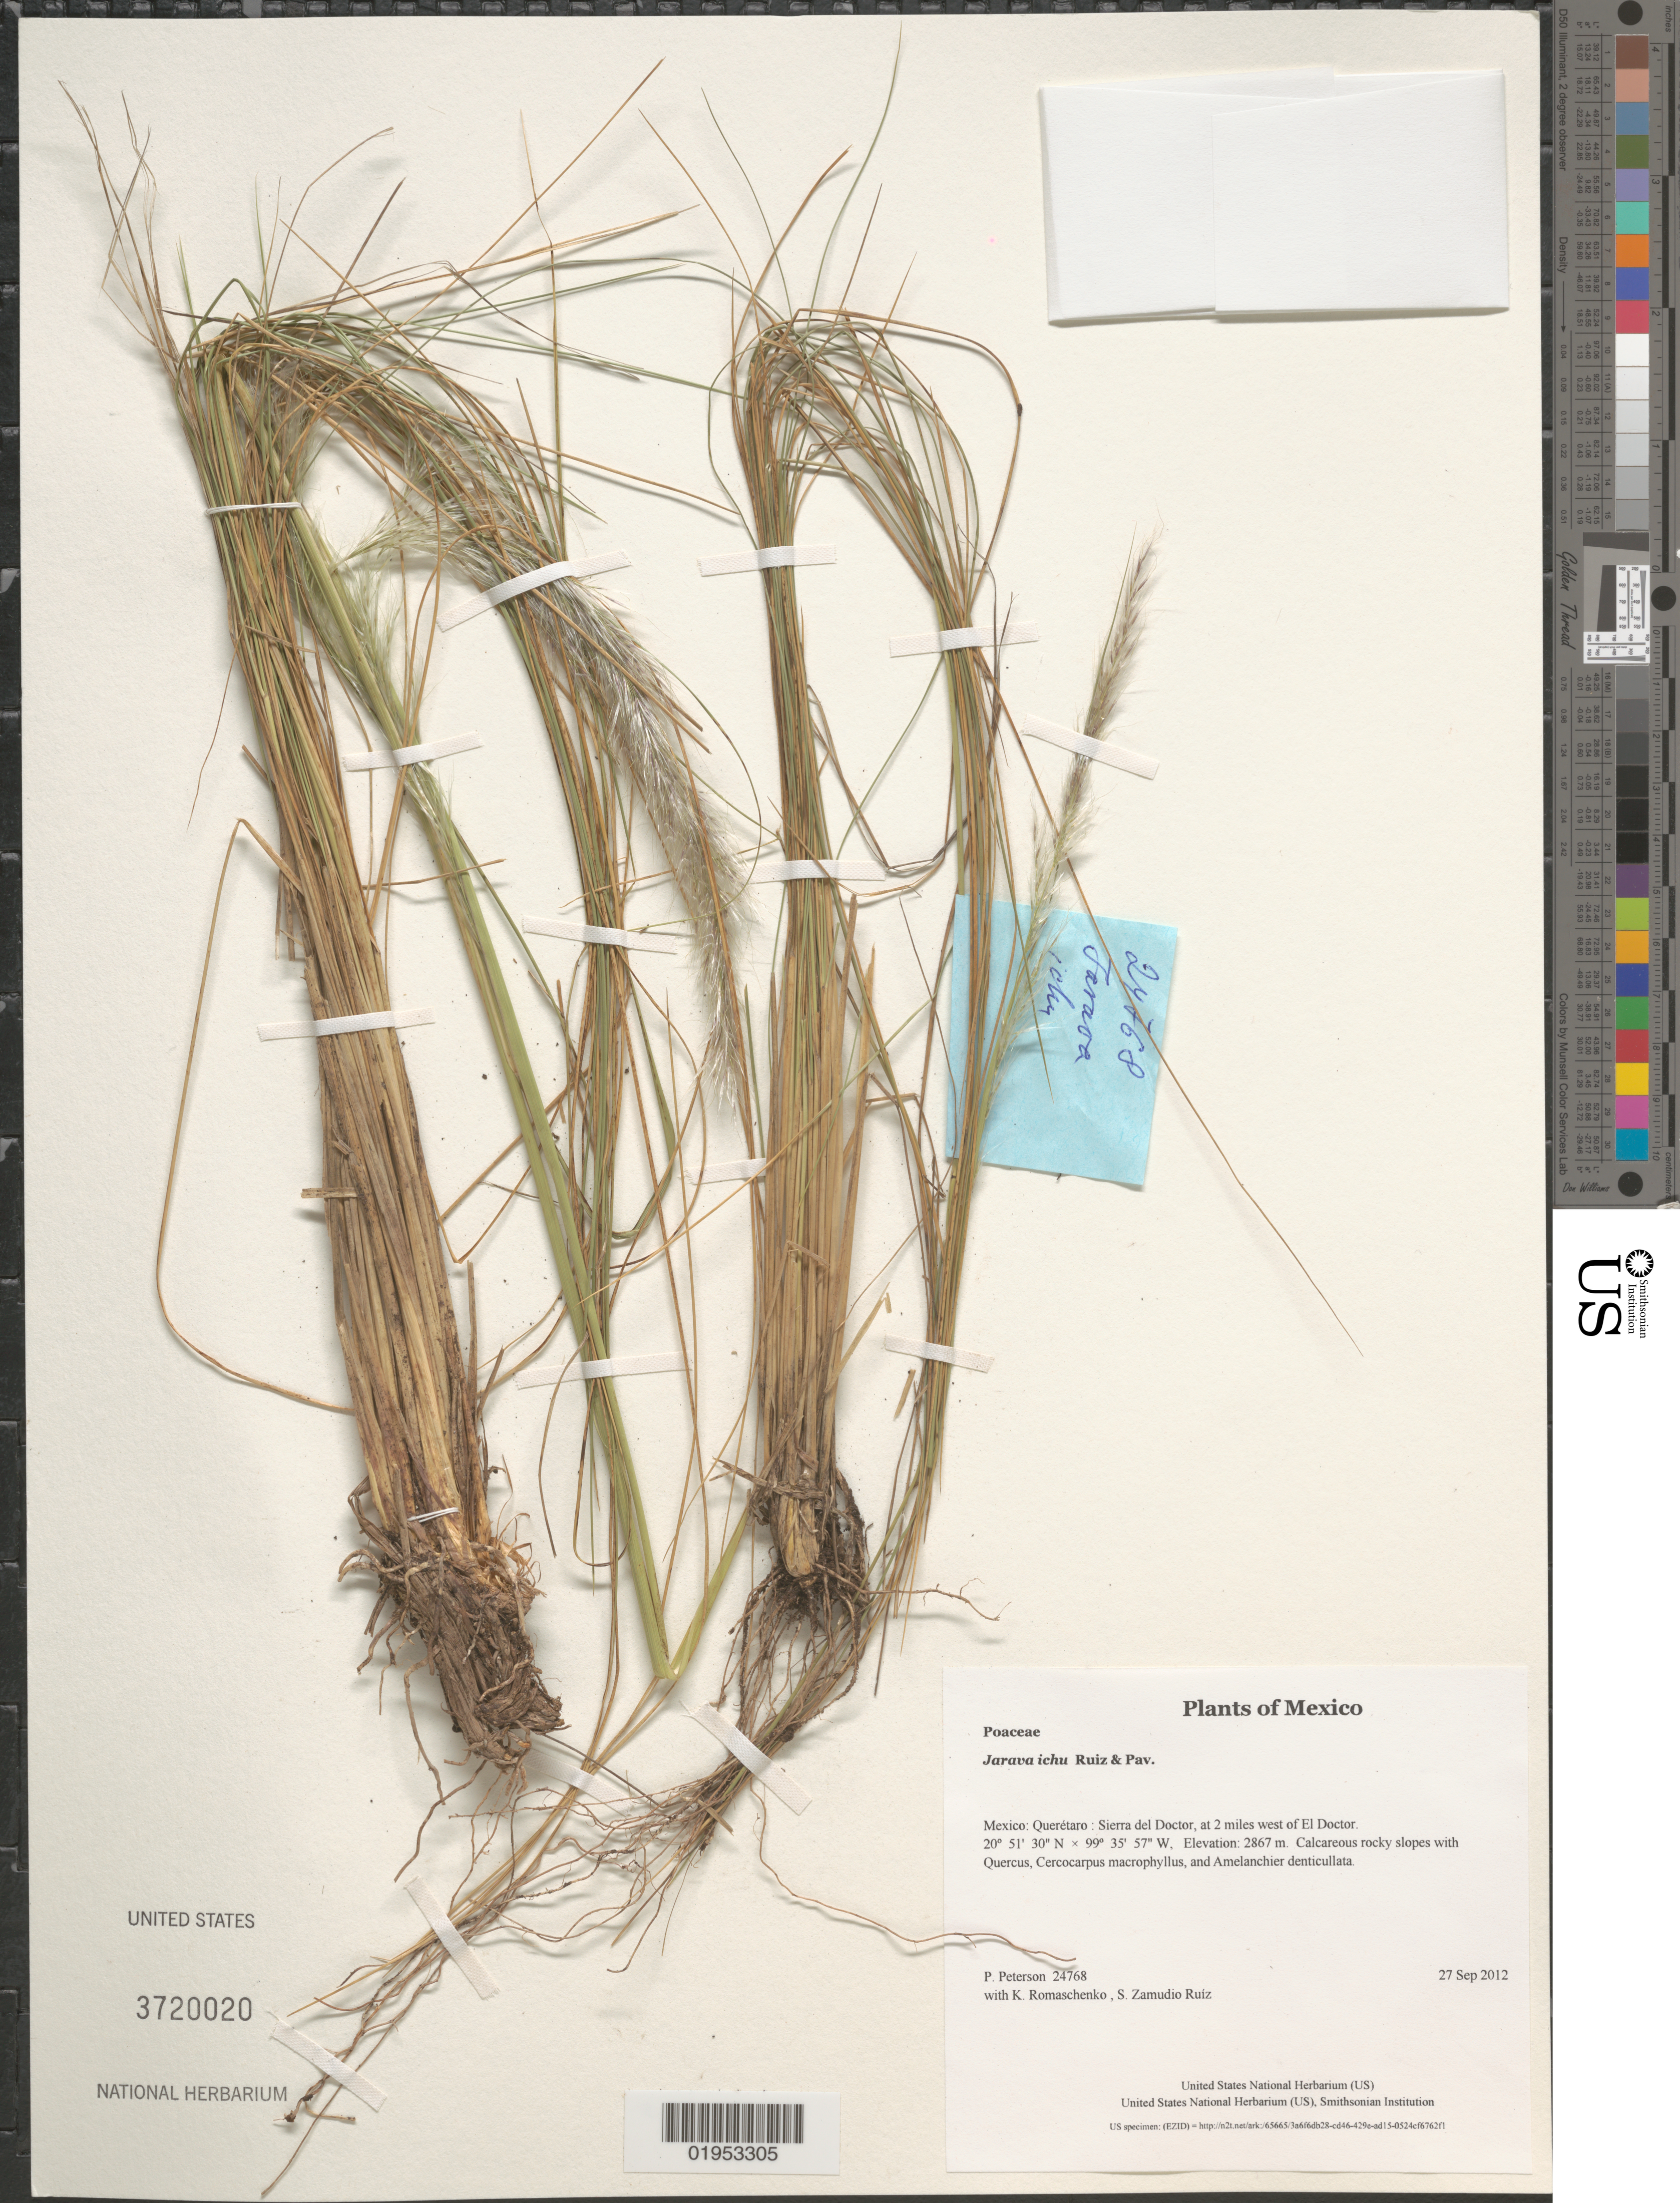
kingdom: Plantae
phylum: Tracheophyta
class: Liliopsida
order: Poales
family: Poaceae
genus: Jarava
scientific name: Jarava ichu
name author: Ruiz & Pav.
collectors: P. M. Peterson, K. Romaschenko & S. Zamudio Ruíz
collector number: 24768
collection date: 2012-09-27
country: Mexico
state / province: Querétaro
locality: Sierra del Doctor, at 2 miles west of El Doctor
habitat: Calcareous rocky slopes with Quercus, Cercocarpus macrophyllus, and Amelanchier denticullata.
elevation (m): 2867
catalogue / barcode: US 3720020